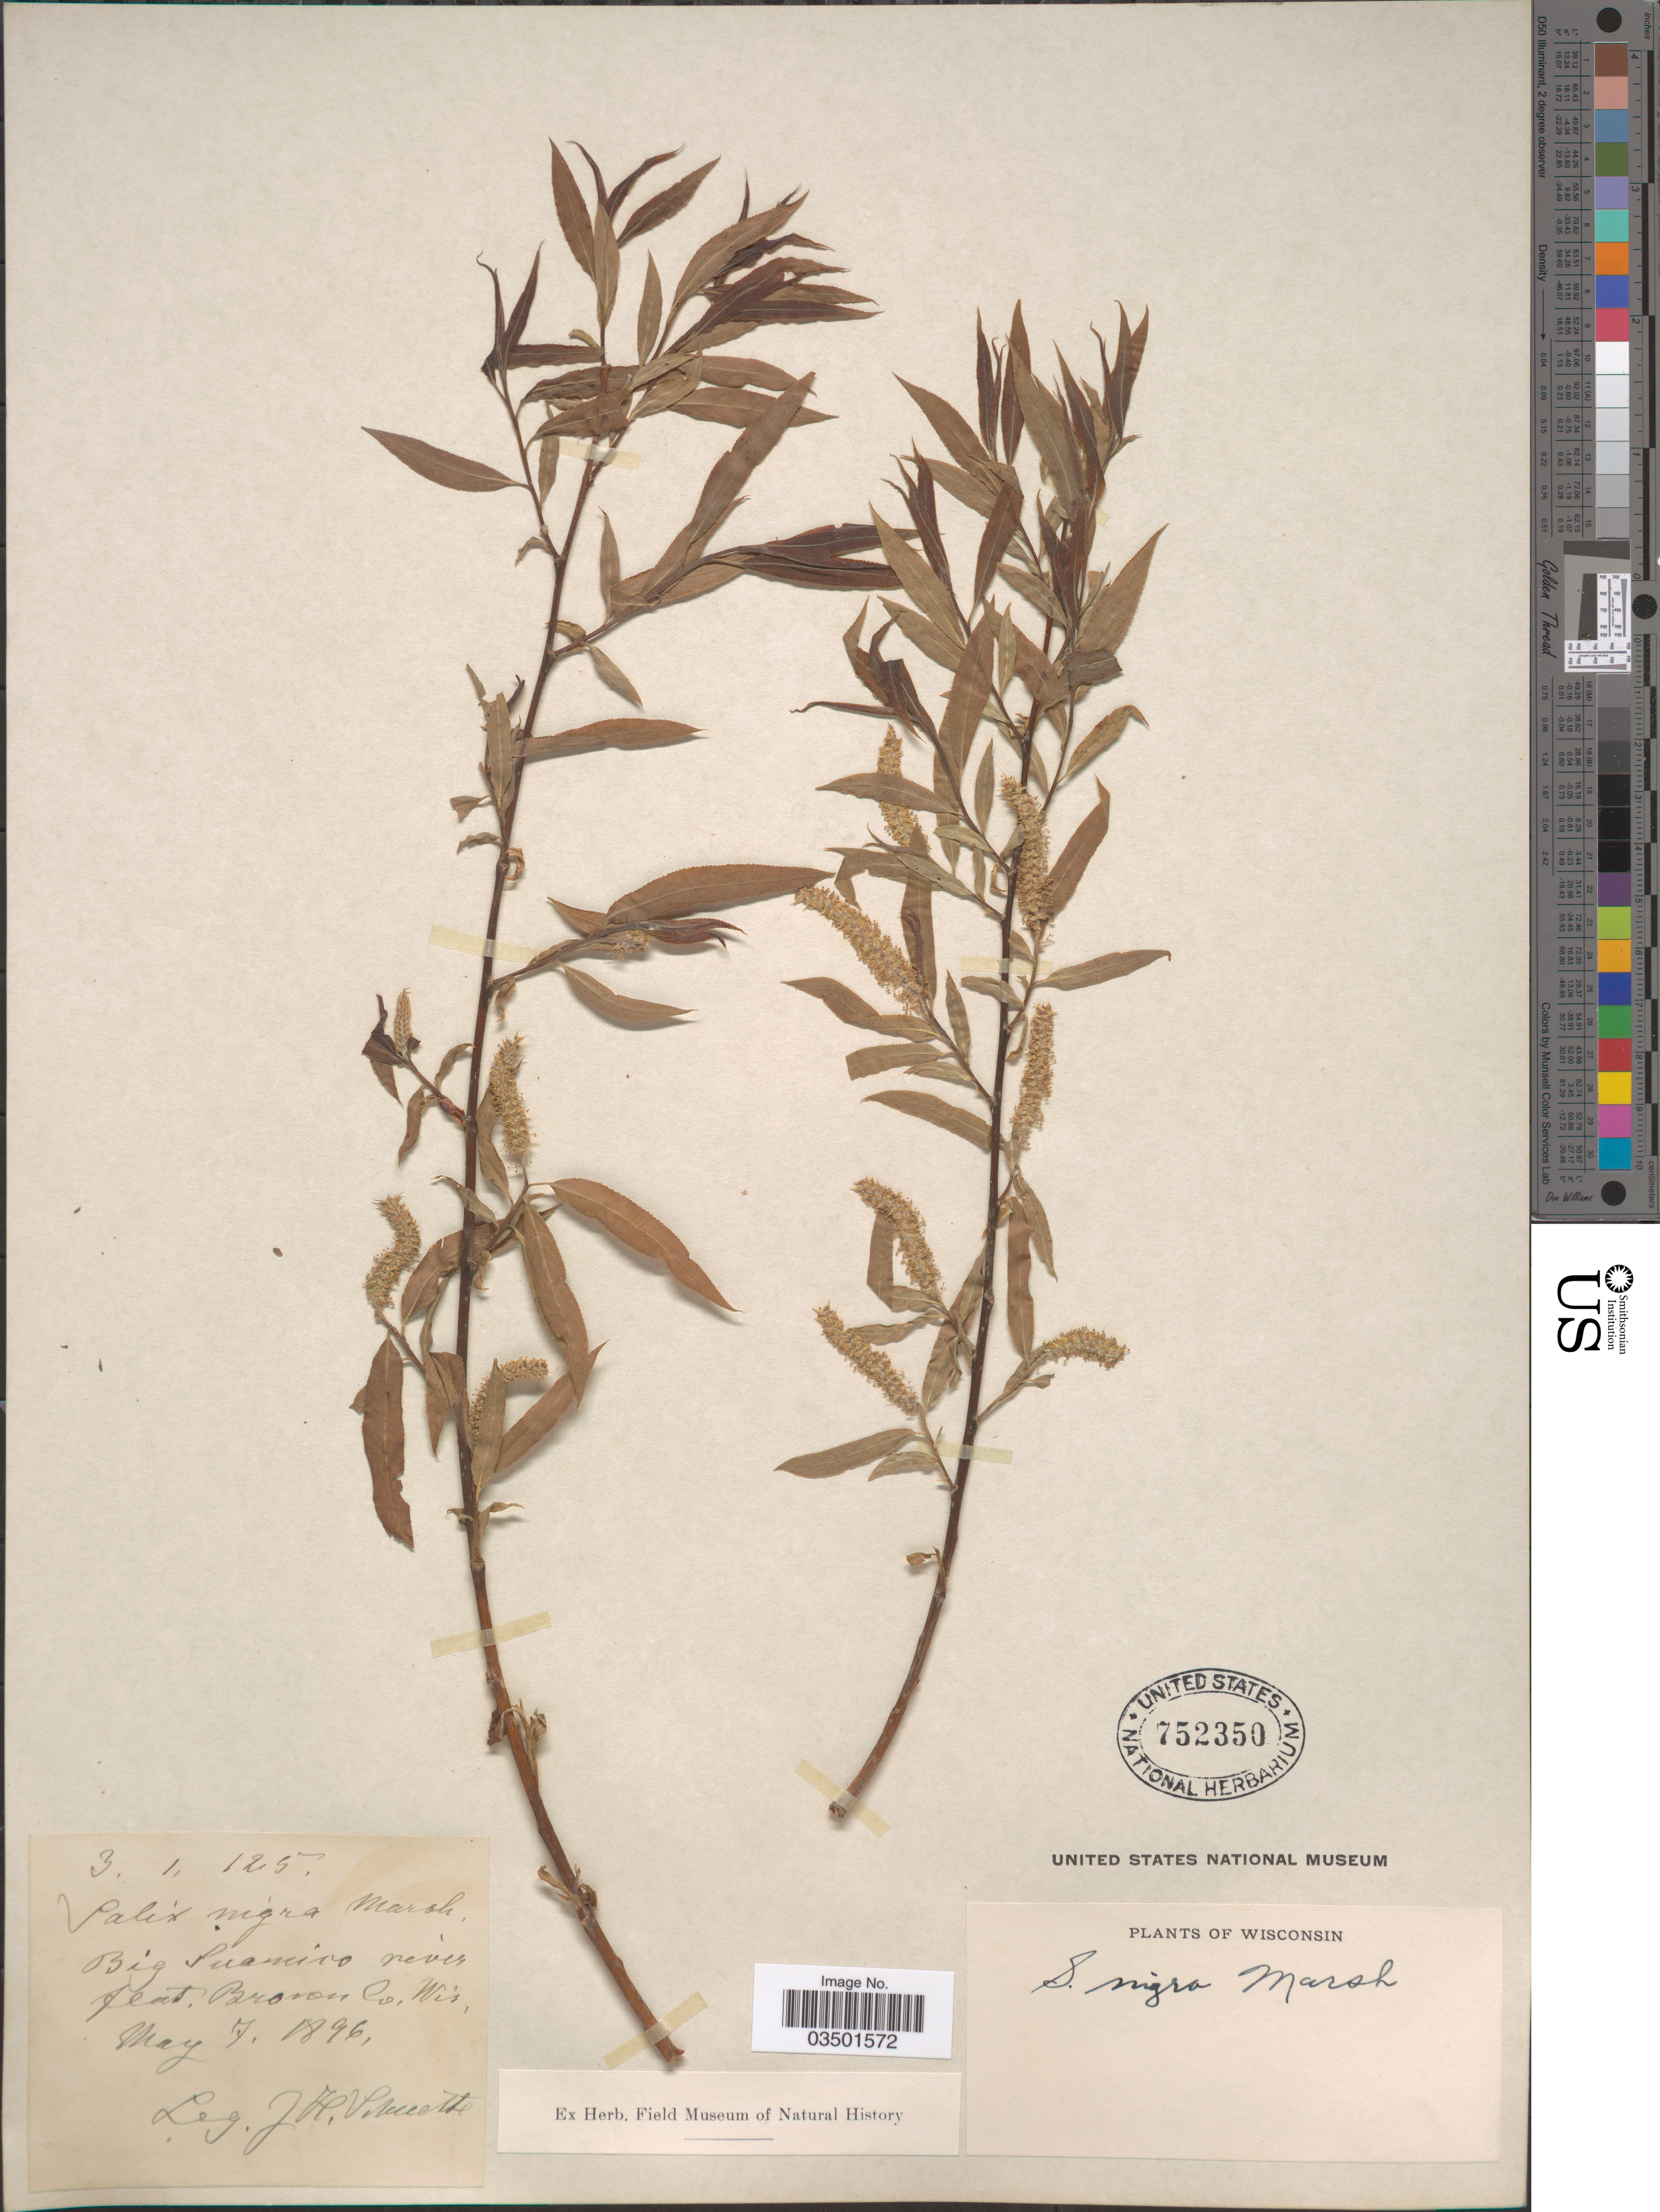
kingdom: Plantae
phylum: Tracheophyta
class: Magnoliopsida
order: Malpighiales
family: Salicaceae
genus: Salix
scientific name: Salix nigra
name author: Marshall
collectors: J. H. Schuette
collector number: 31125?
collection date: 1896-05-07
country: United States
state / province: Wisconsin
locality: Big Suamico river flat. Brown Co.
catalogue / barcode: US 752350